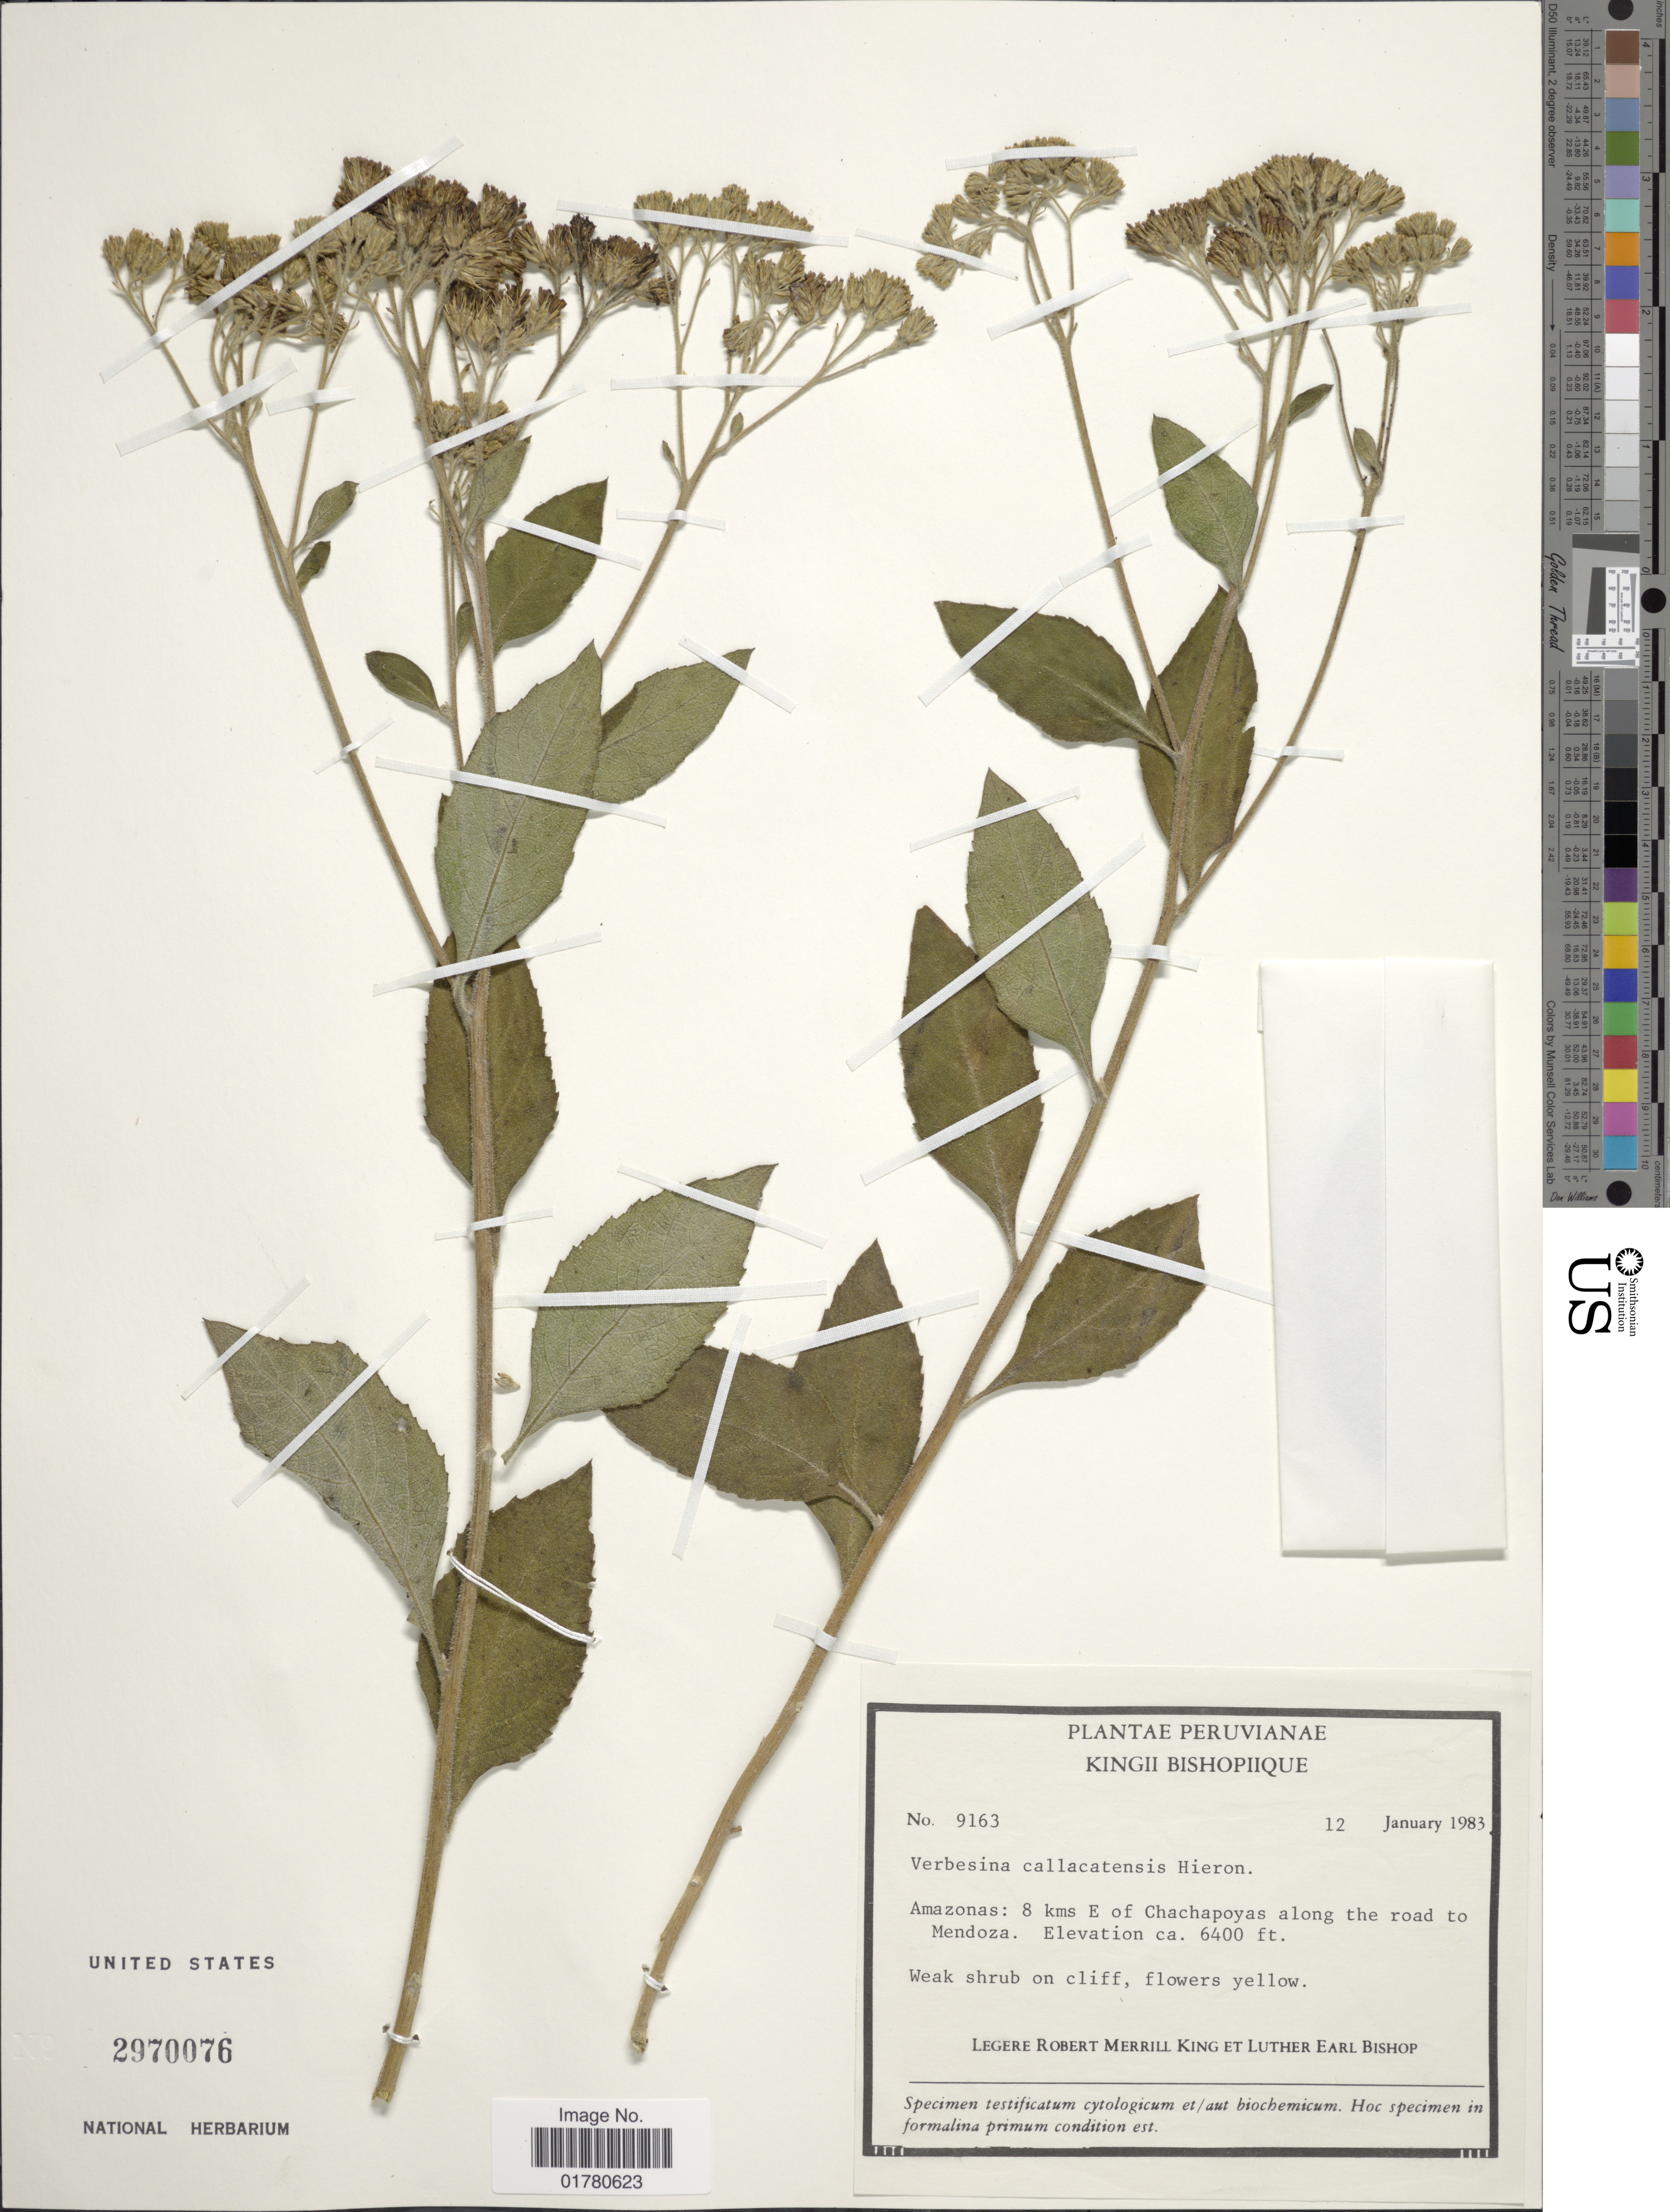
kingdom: Plantae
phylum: Tracheophyta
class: Magnoliopsida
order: Asterales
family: Asteraceae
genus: Verbesina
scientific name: Verbesina callacatensis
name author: Hieron.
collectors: R. M. King & L. E. Bishop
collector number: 9163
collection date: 1983-01-12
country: Peru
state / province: Amazonas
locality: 8 kms E of Chachapoyas along the road to Mendoza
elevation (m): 1951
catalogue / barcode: US 2970076